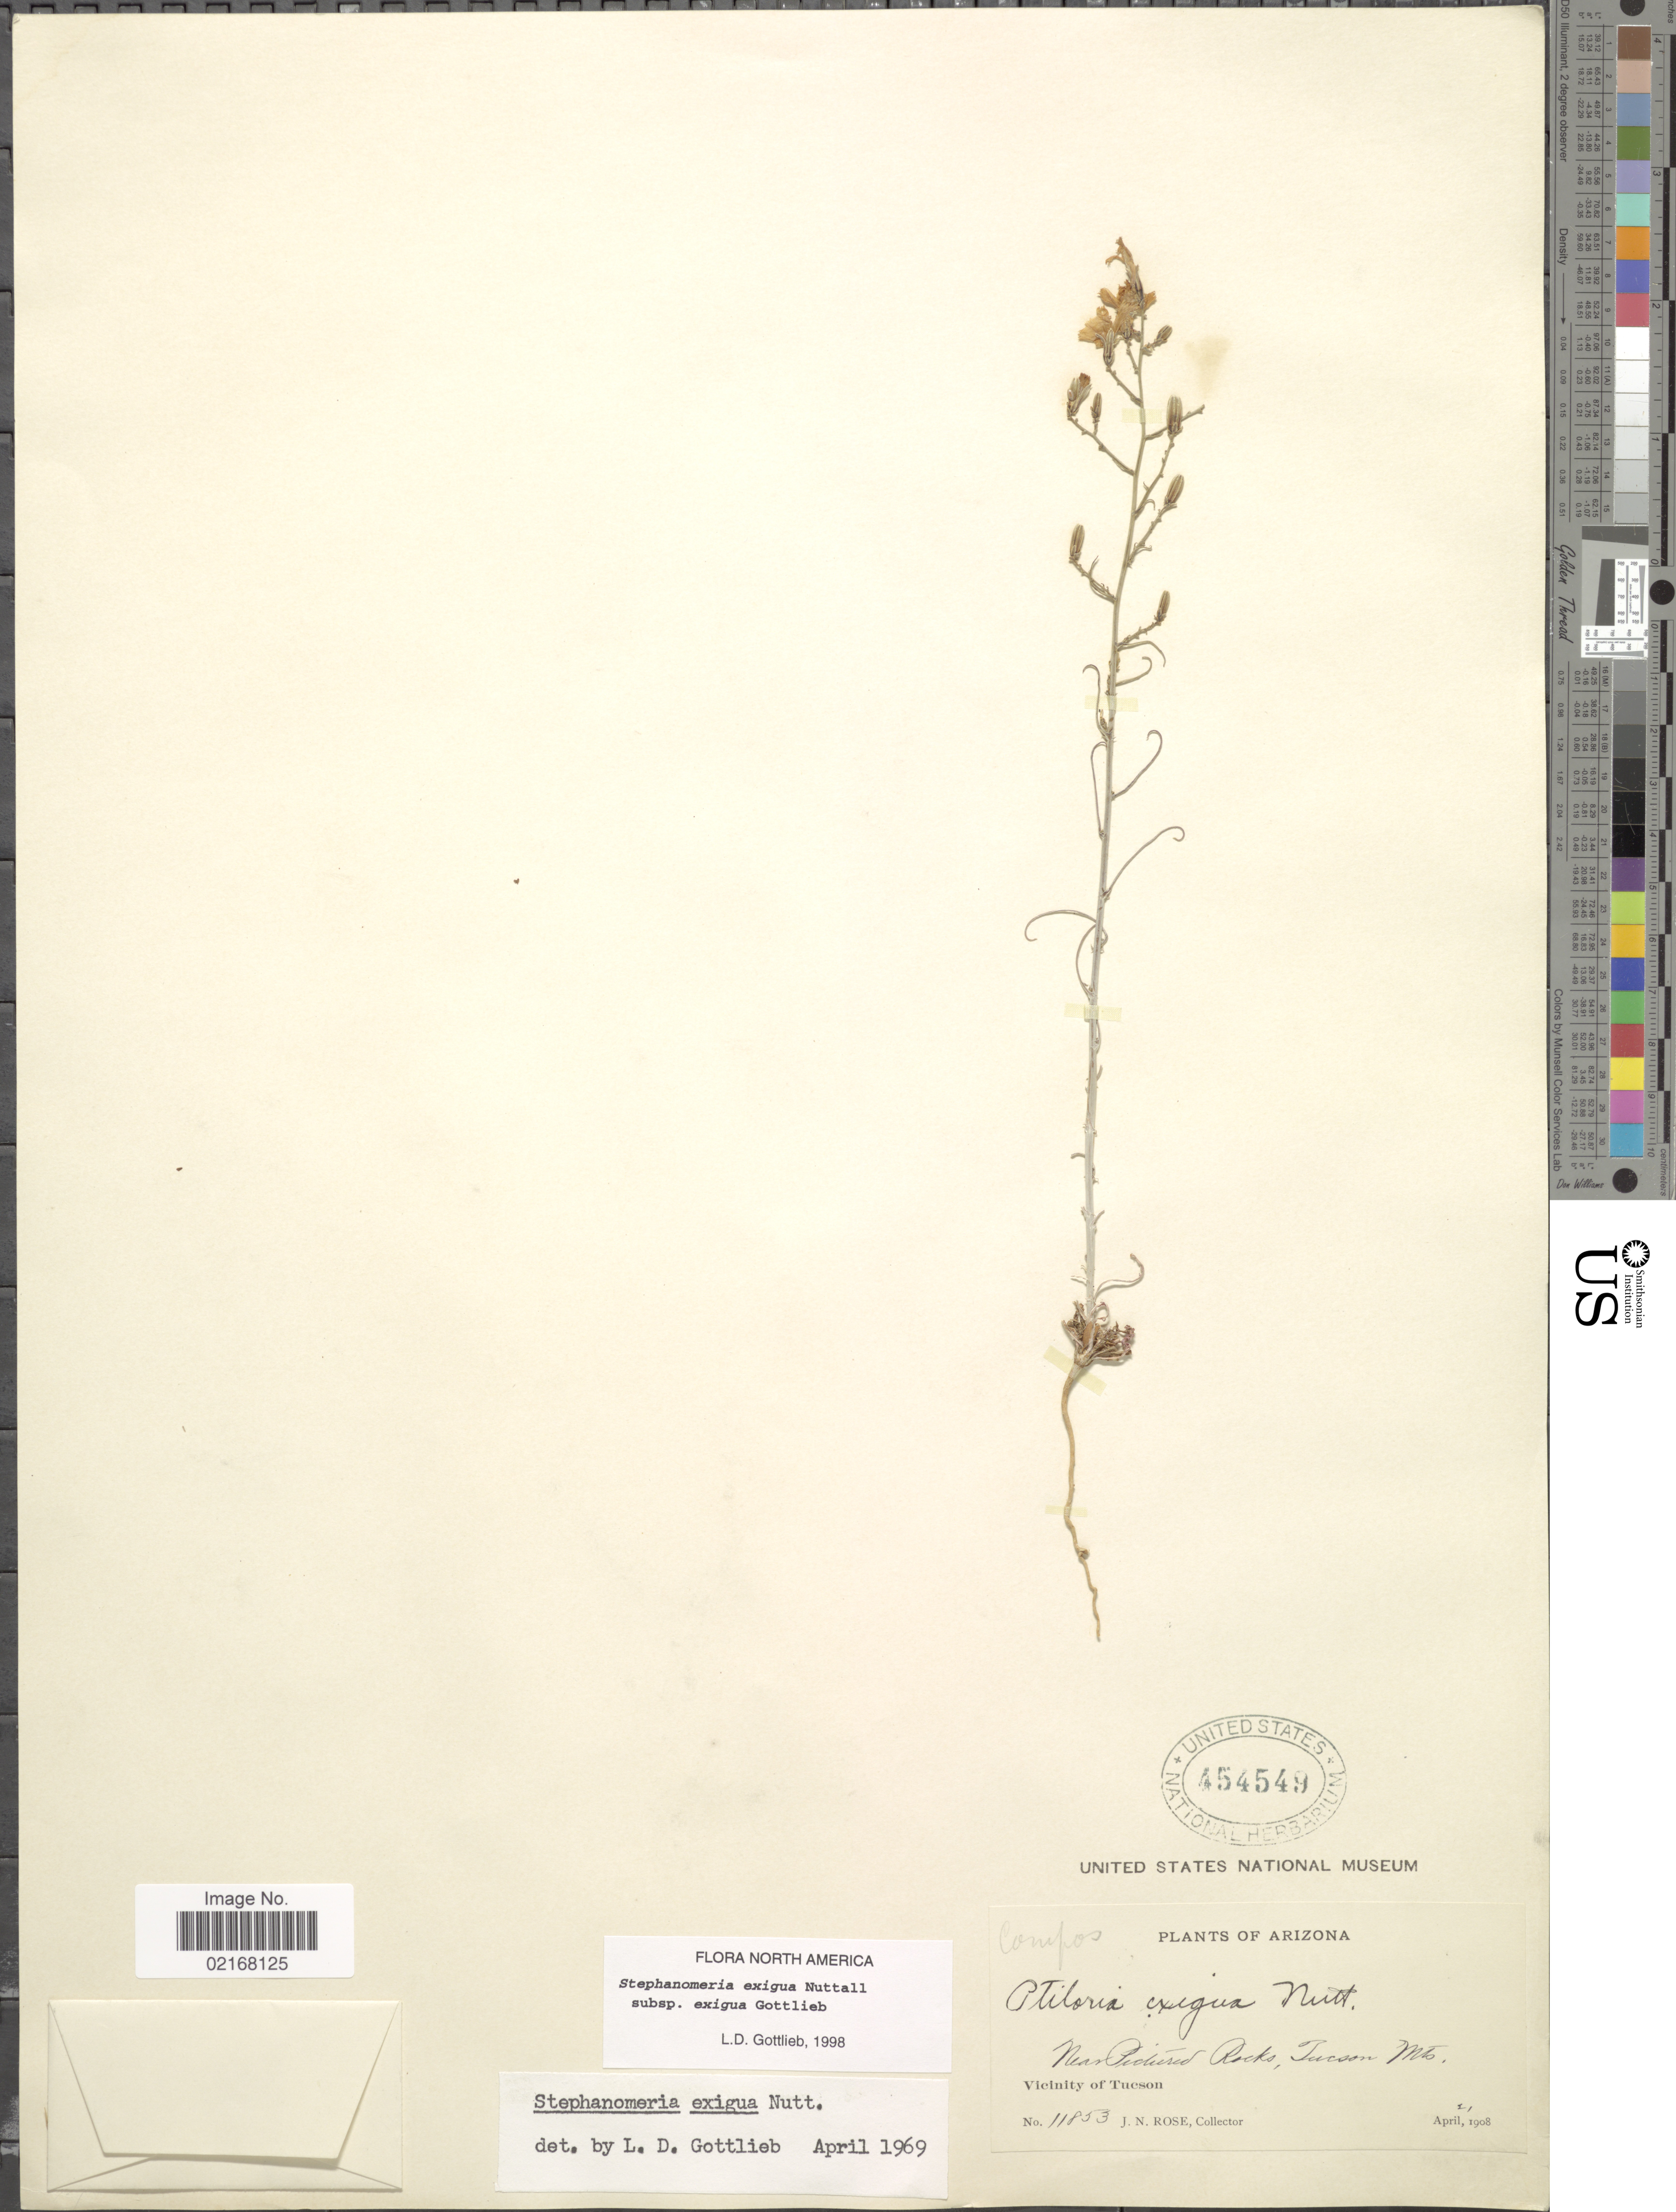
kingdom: Plantae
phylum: Tracheophyta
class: Magnoliopsida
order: Asterales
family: Asteraceae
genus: Stephanomeria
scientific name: Stephanomeria exigua subsp. exigua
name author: Nutt.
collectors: J. N. Rose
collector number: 11853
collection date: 1908-04-21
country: United States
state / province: Arizona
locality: Near Pedestal Rocks, Tucson Mts. Vicinity of Tucson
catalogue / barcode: US 454549